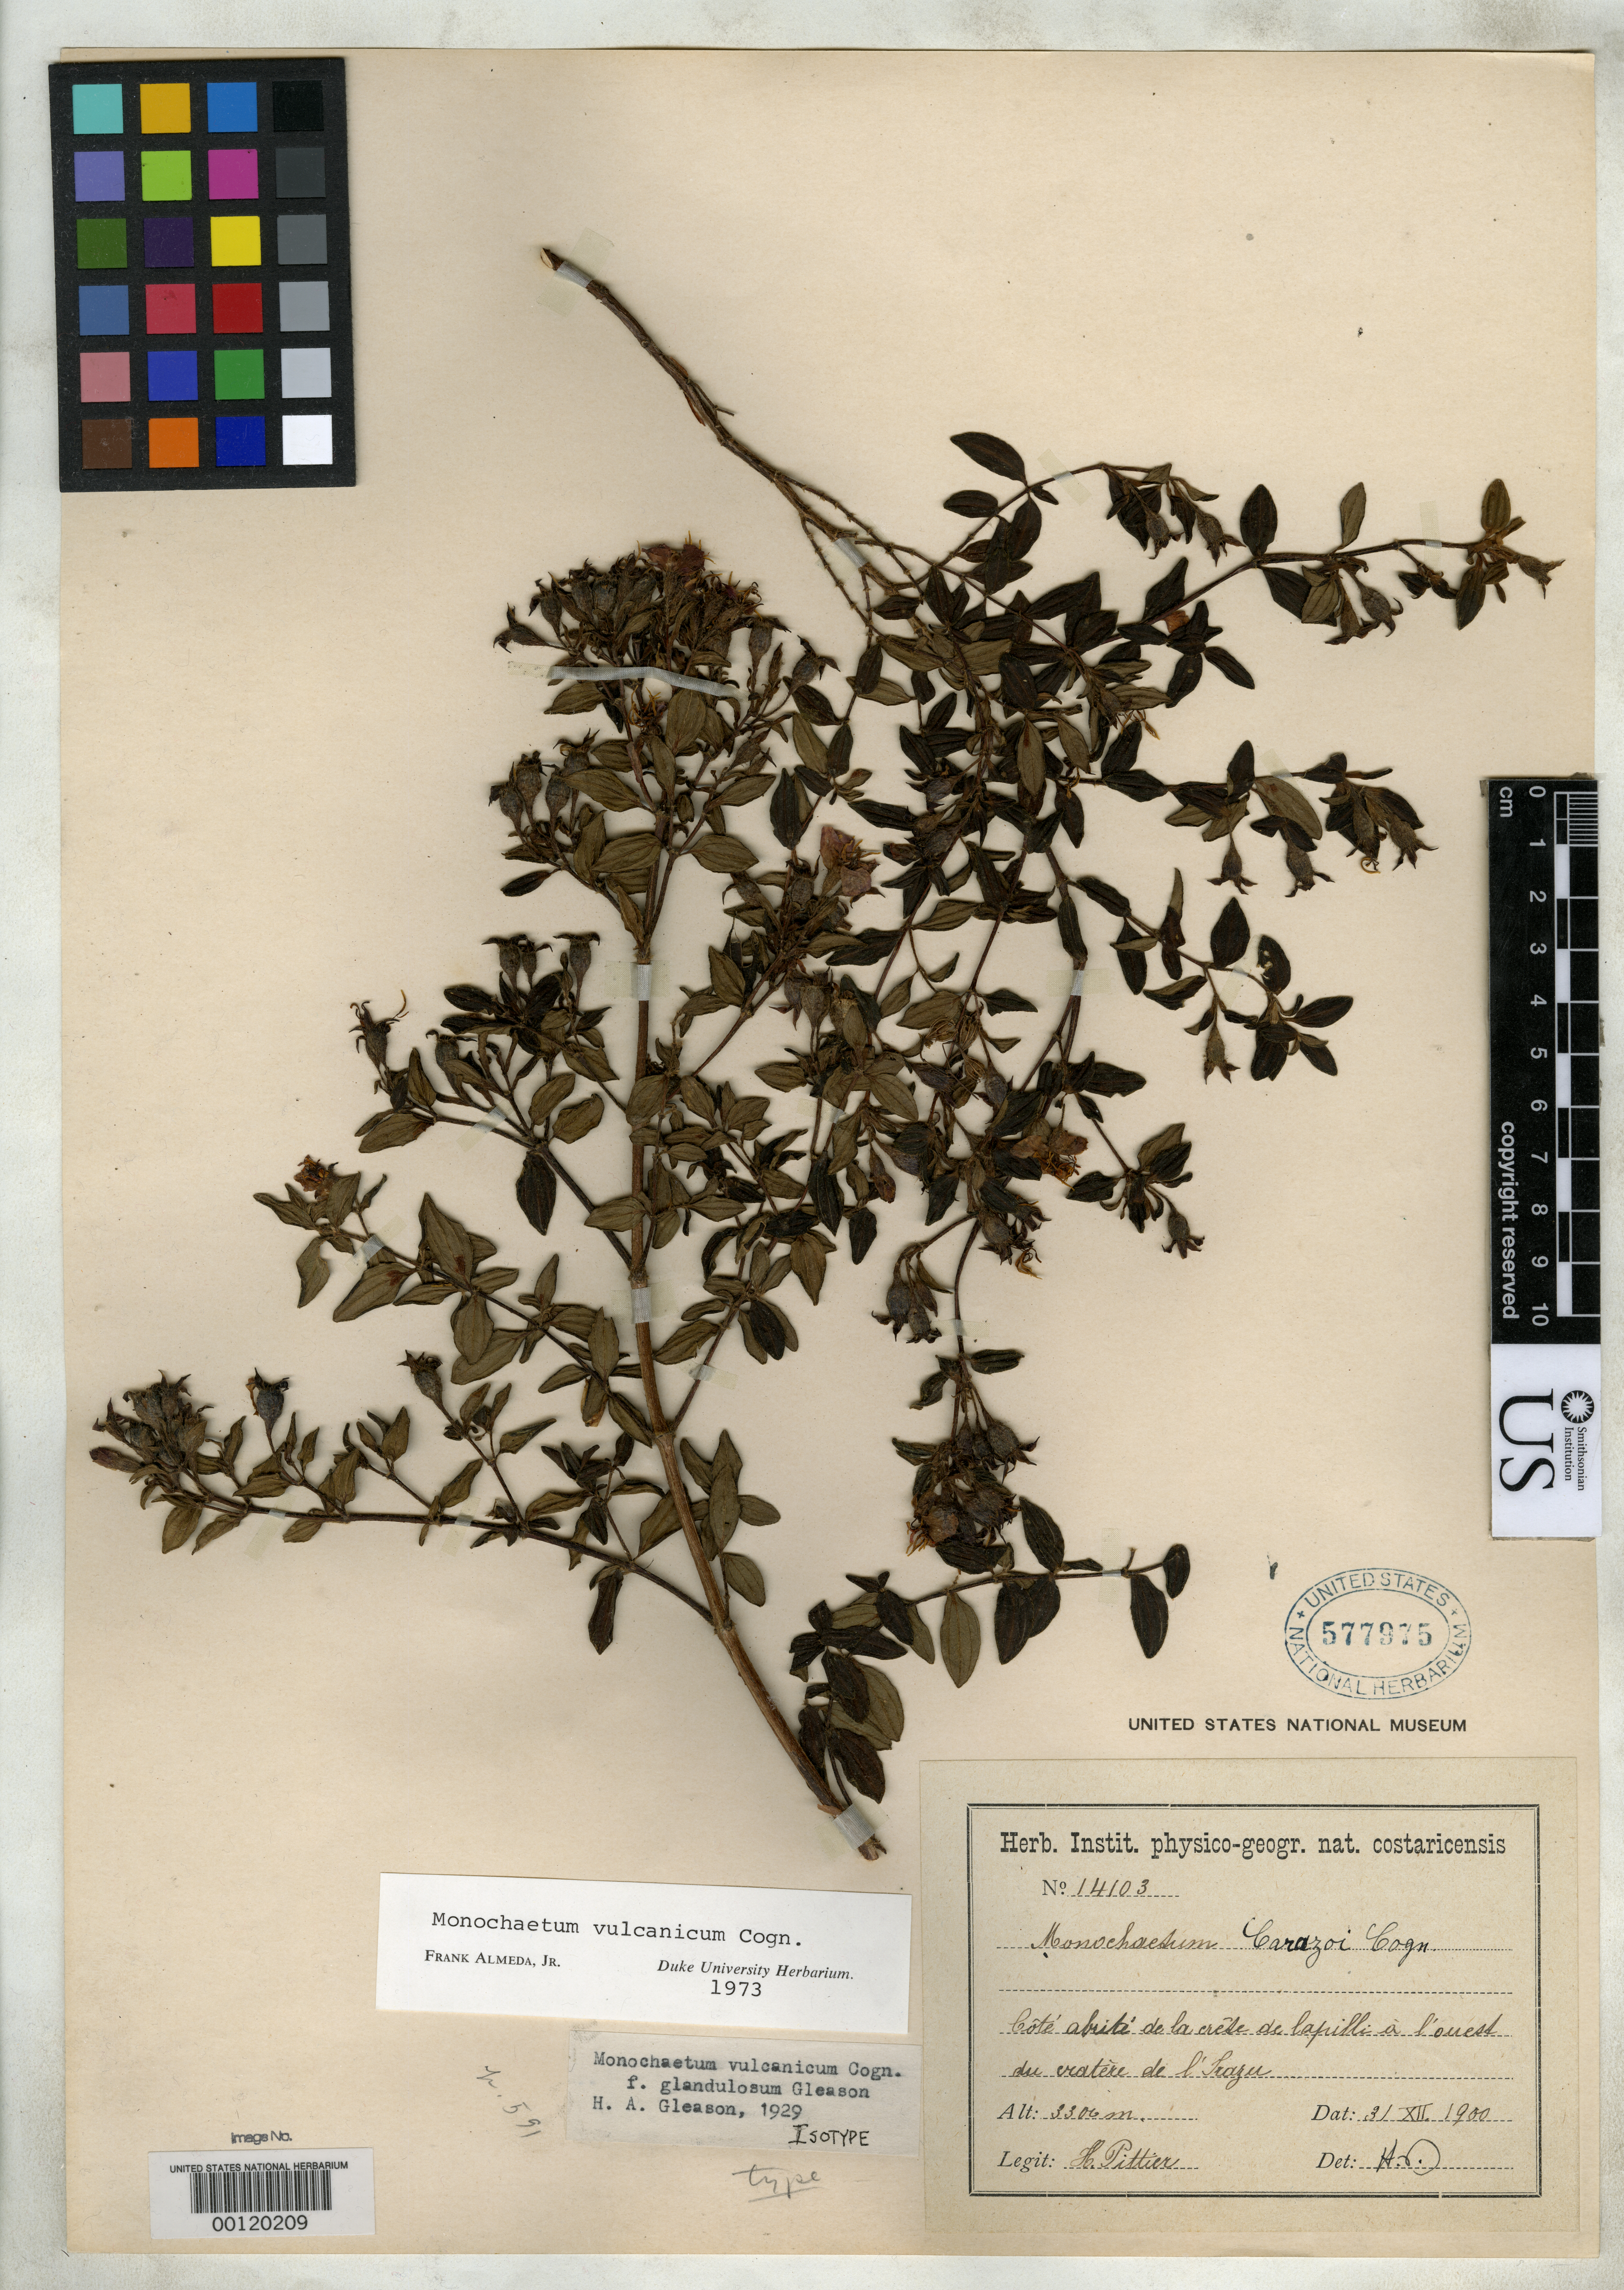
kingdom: Plantae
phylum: Tracheophyta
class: Magnoliopsida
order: Myrtales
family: Melastomataceae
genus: Monochaetum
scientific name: Monochaetum vulcanicum f. glandulosum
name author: Gleason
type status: Isotype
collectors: H. F. Pittier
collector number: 14103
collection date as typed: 31 Dec 1900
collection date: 1900-12-31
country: Costa Rica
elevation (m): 3300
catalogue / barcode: US 577975